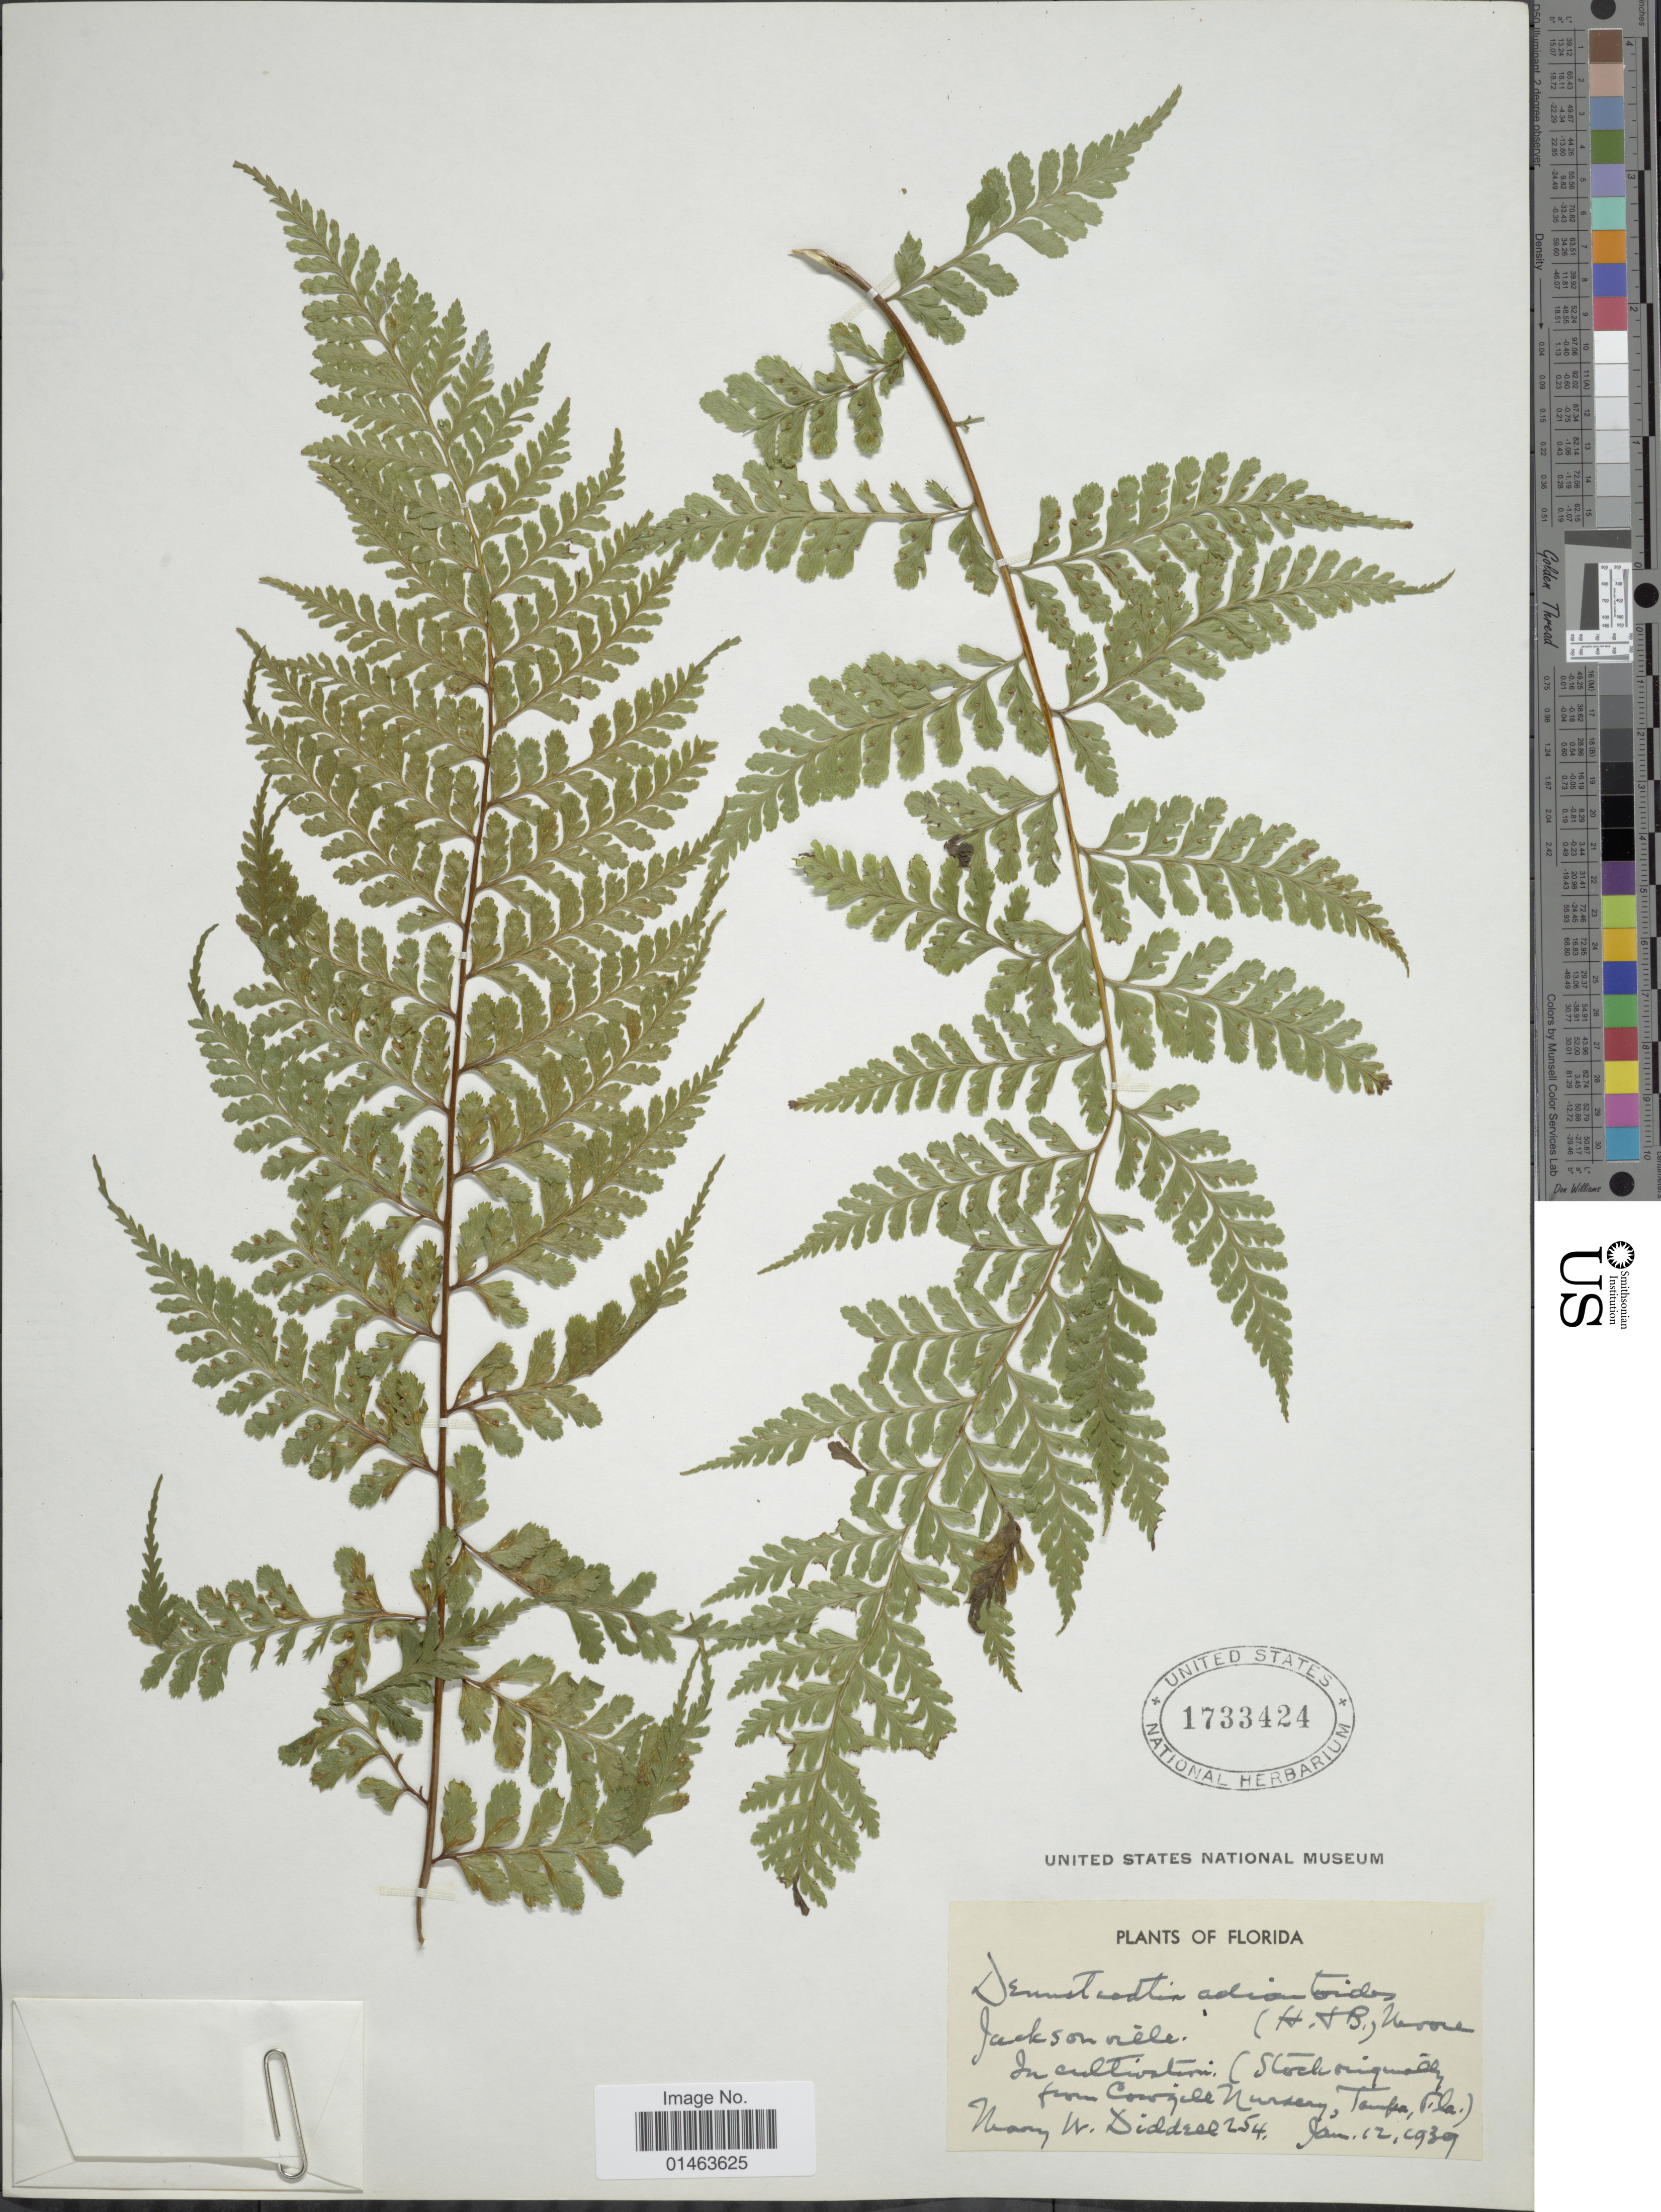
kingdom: Plantae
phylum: Tracheophyta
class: Polypodiopsida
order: Polypodiales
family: Dennstaedtiaceae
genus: Dennstaedtia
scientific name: Dennstaedtia bipinnata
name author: (Cav.) Maxon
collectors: M. Diddell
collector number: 254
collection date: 1939-01-12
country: United States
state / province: Florida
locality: Jacksonville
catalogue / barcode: US 1733424